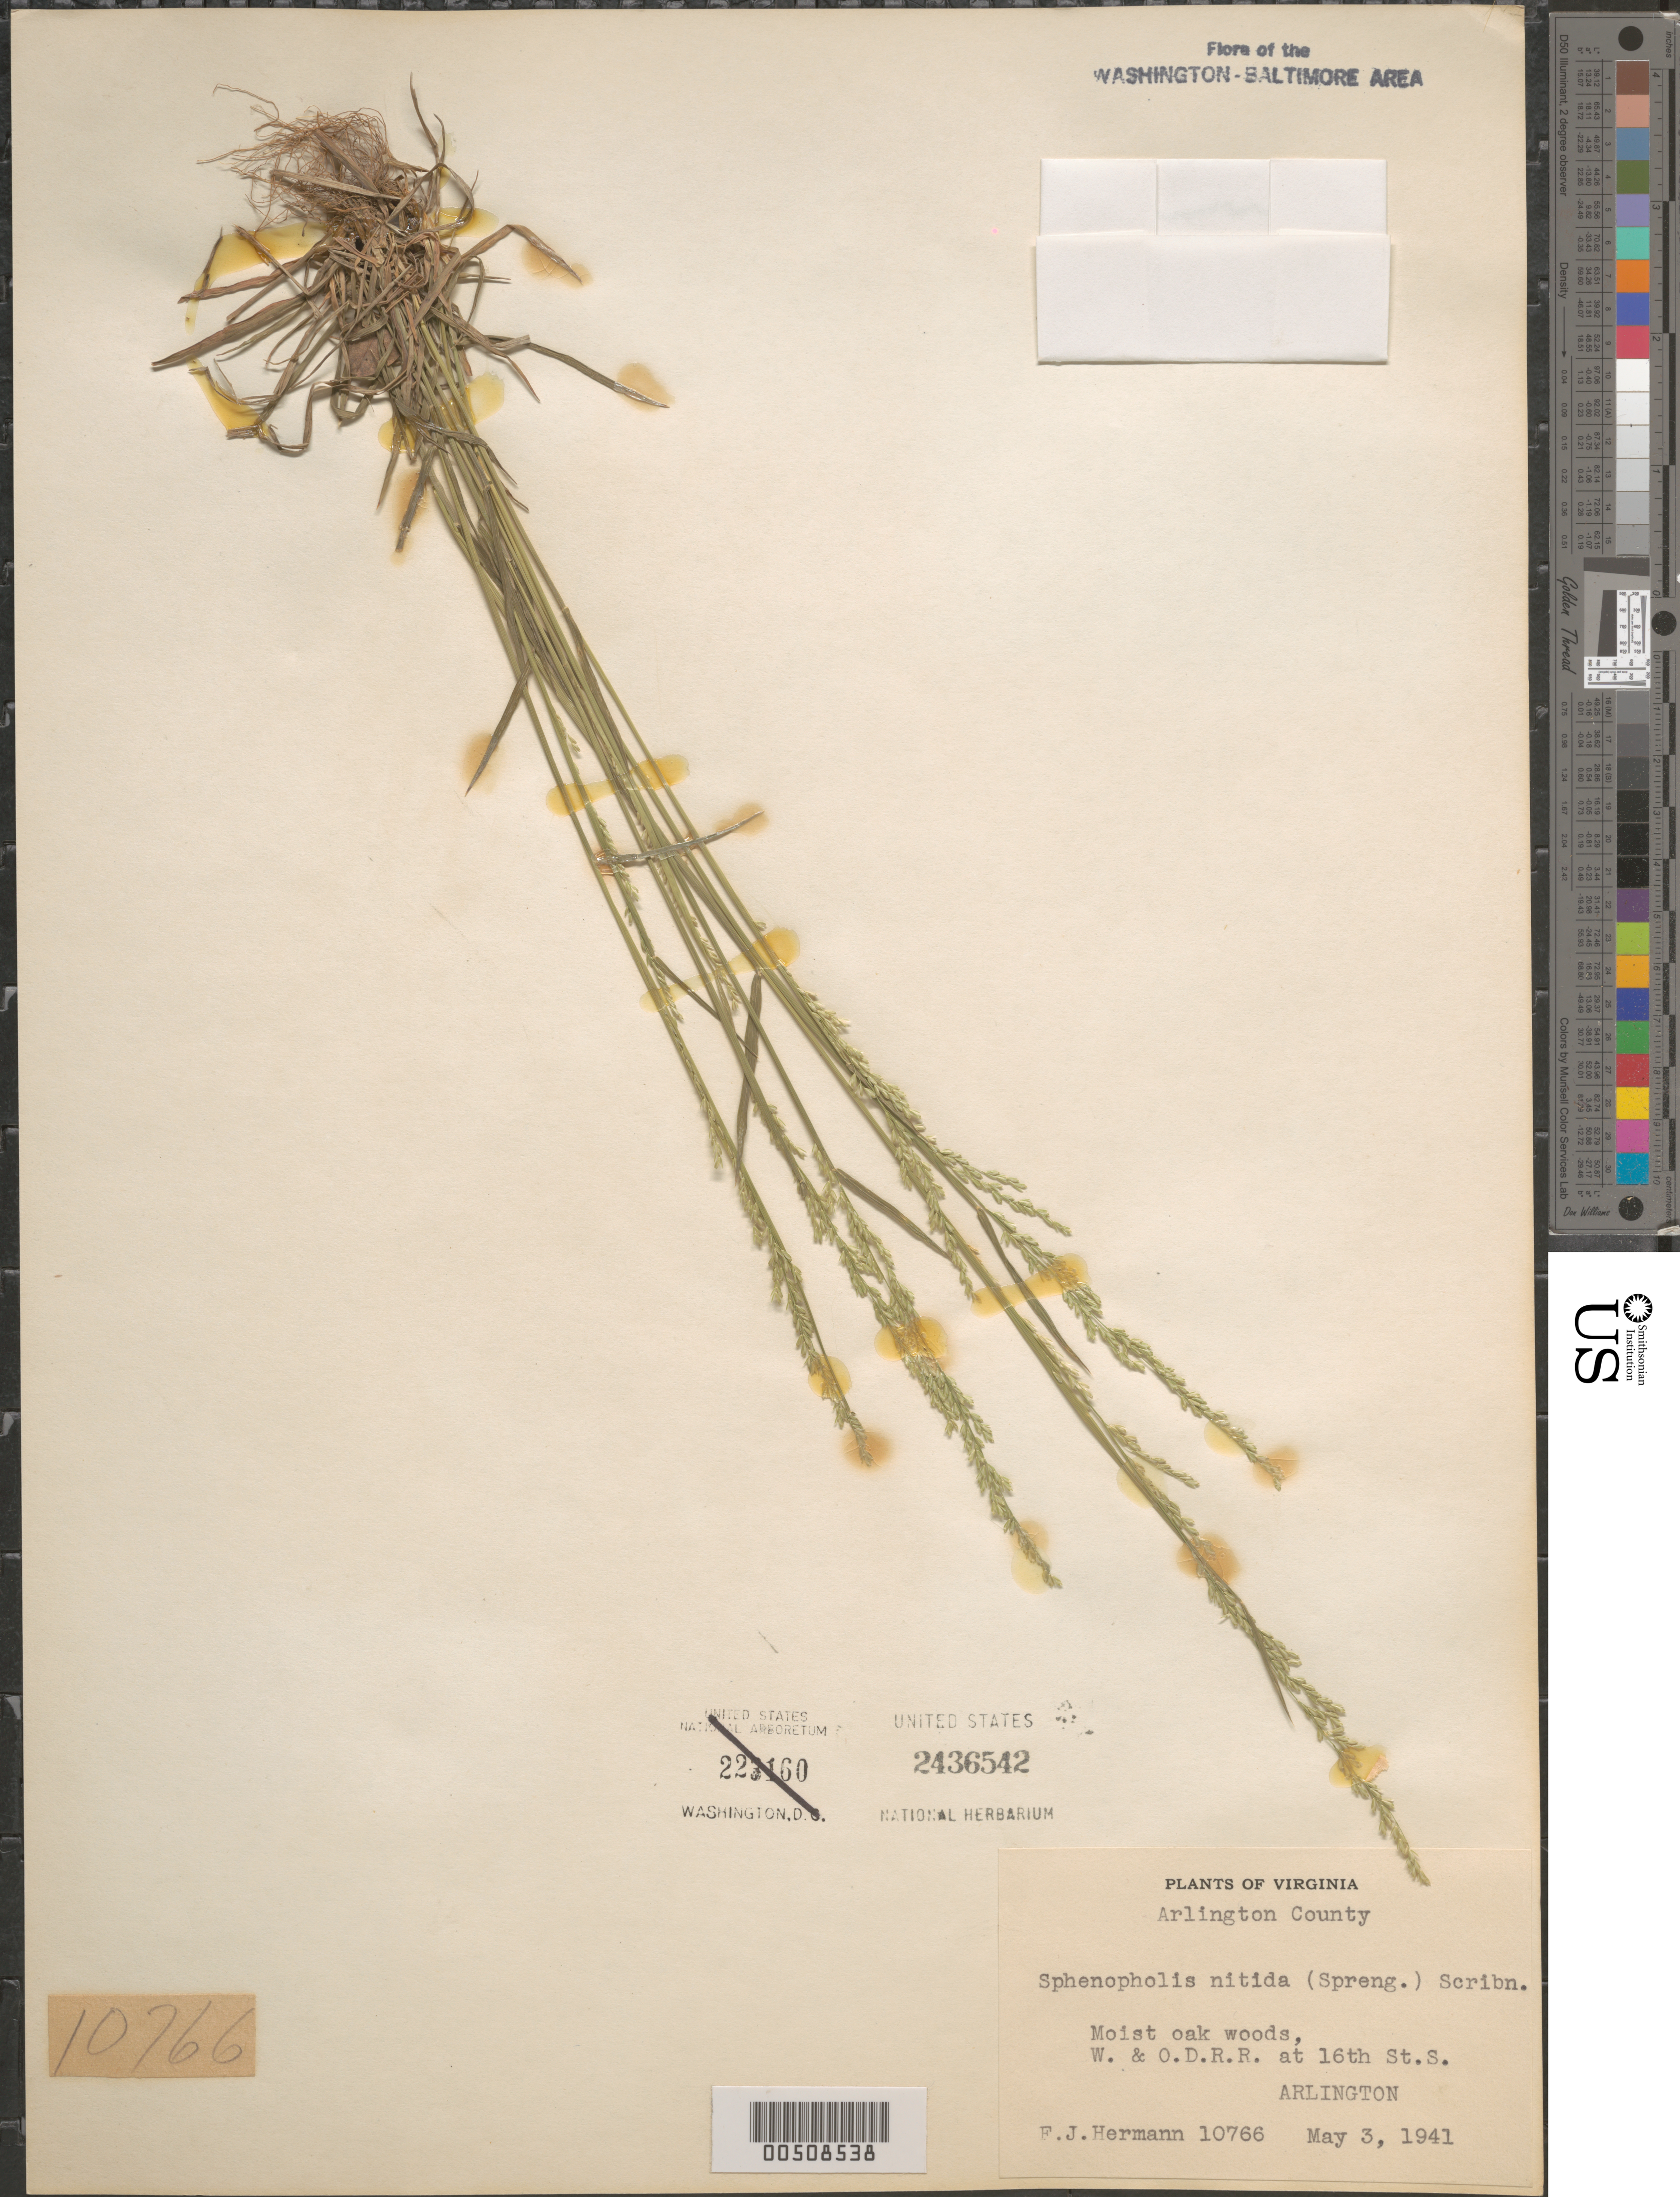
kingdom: Plantae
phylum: Tracheophyta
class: Liliopsida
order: Poales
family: Poaceae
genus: Sphenopholis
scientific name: Sphenopholis nitida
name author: (Biehler) Scribn.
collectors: F. J. Hermann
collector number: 10766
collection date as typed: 03 May 1941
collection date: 1941-05-03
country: United States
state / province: Virginia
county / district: Arlington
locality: S Arlington , W & O RR at 16th St.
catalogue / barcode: US 2436542